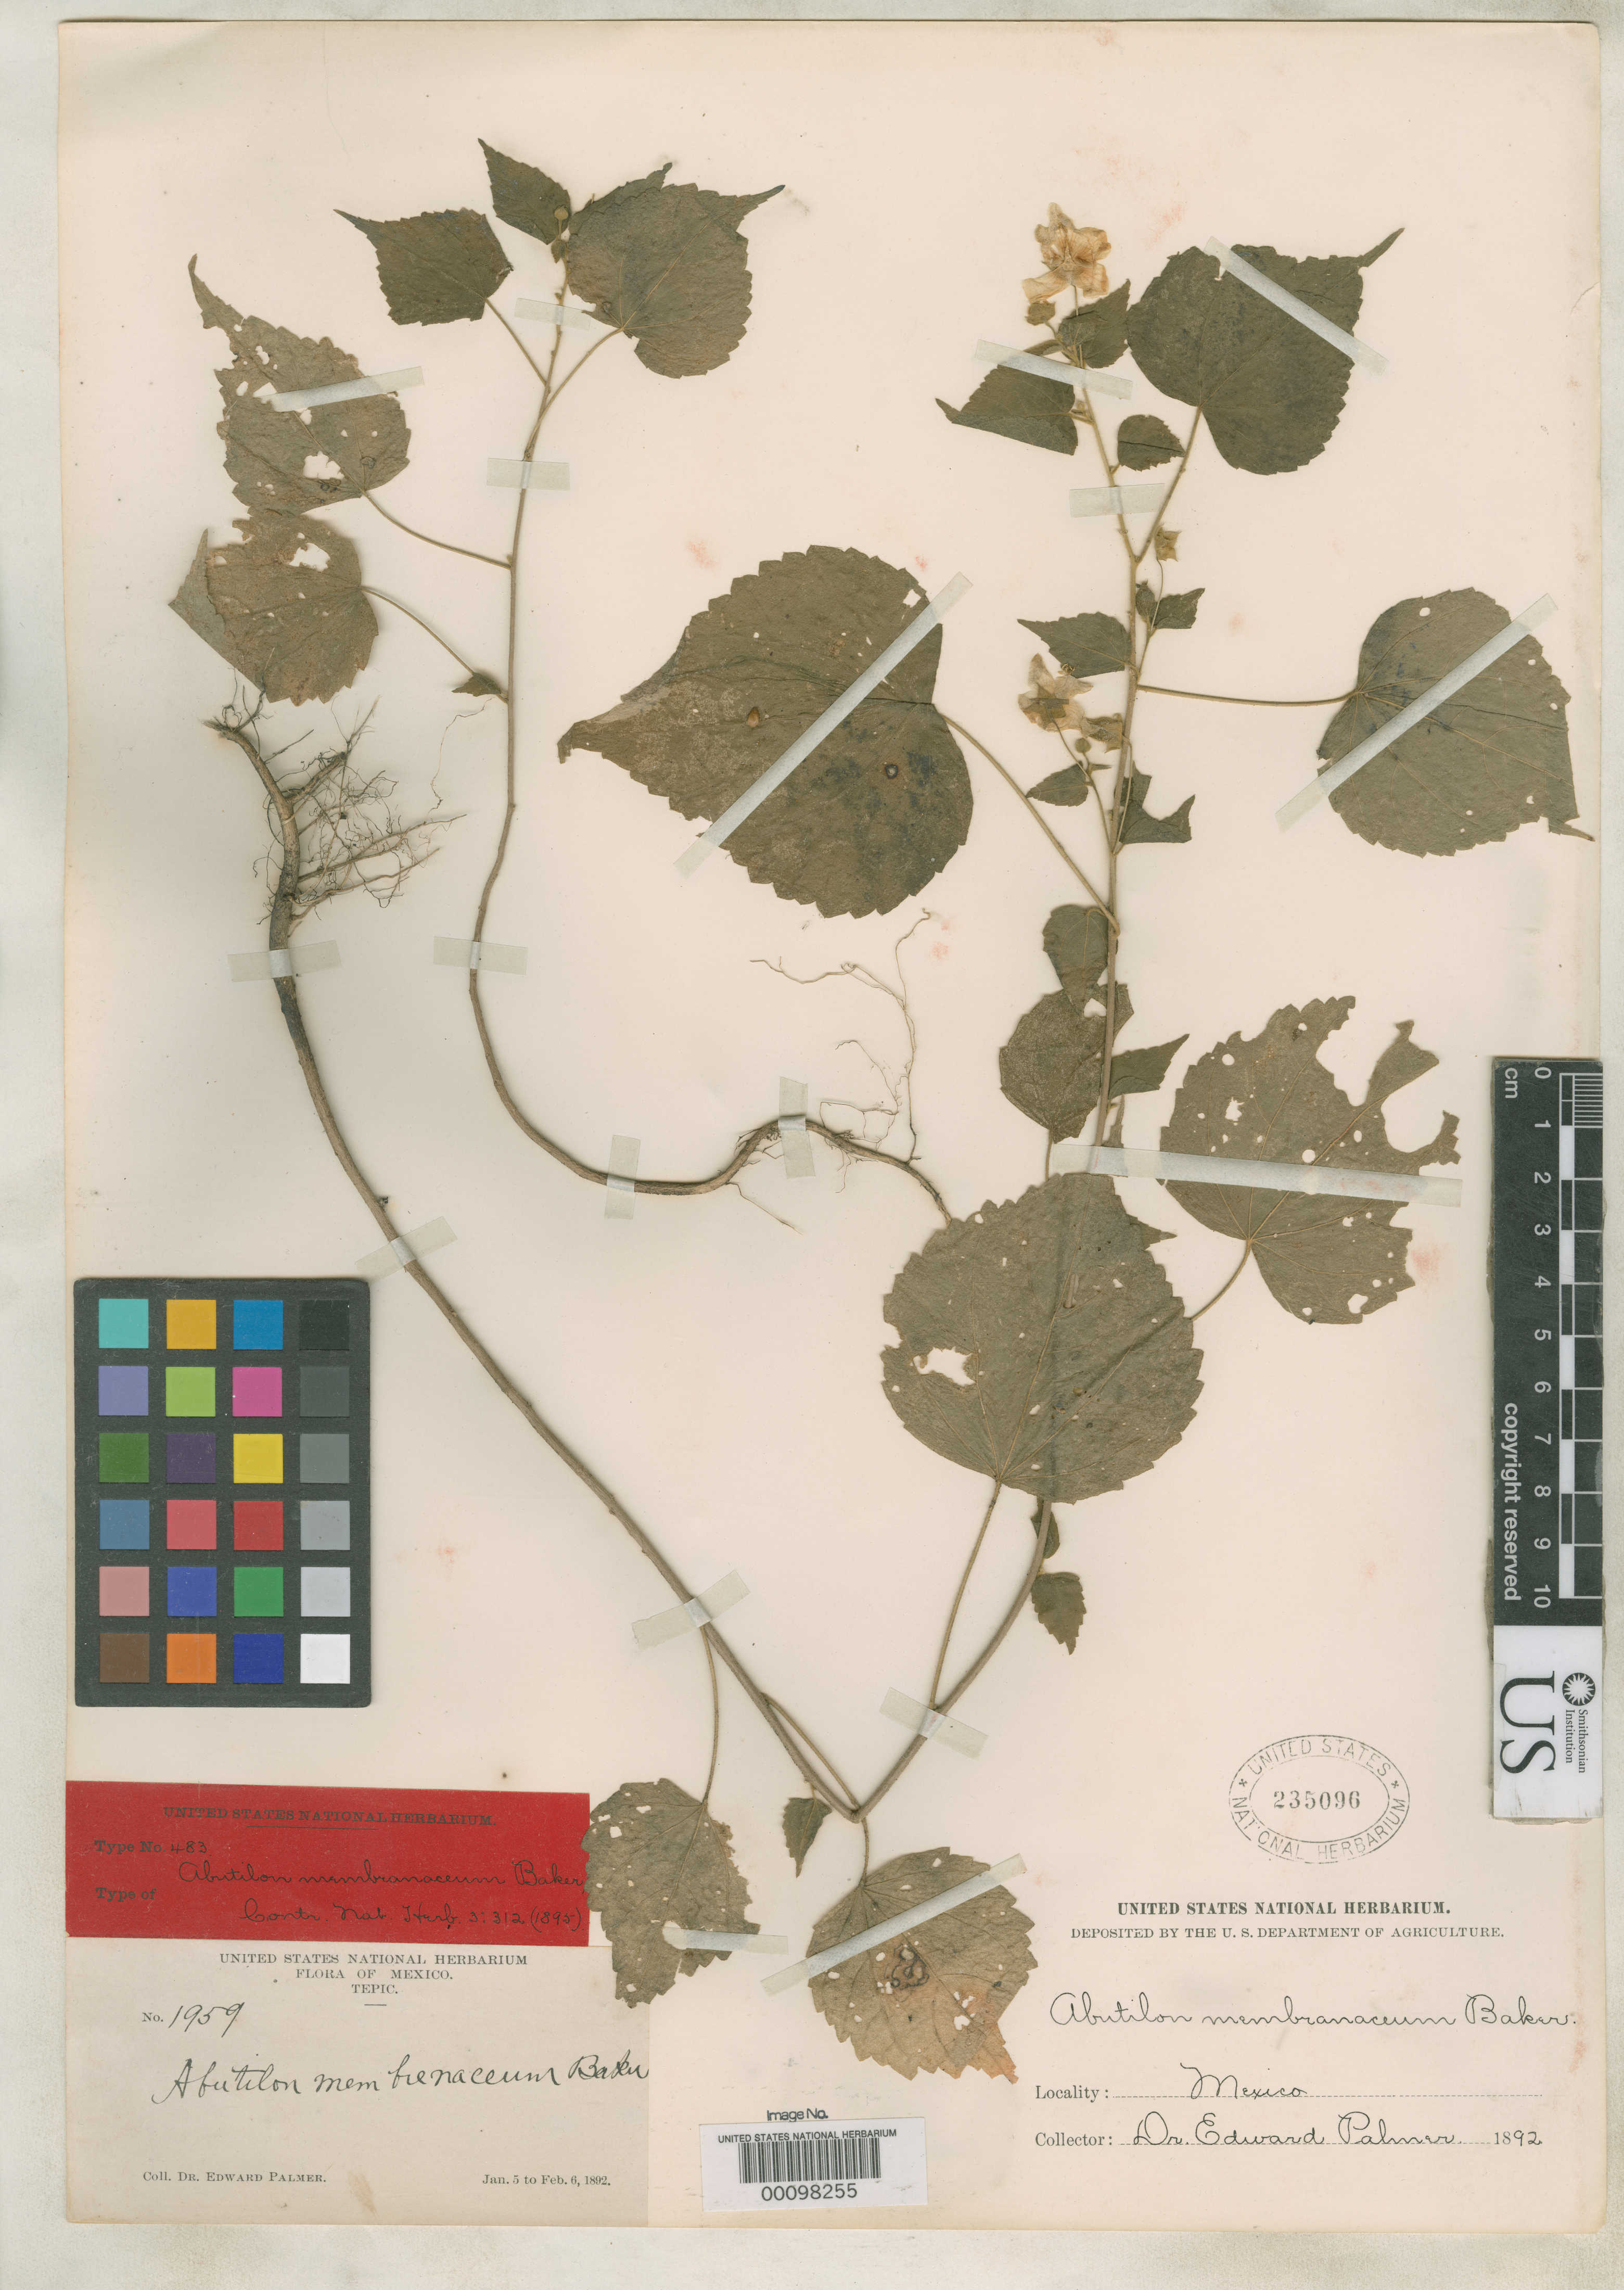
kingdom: Plantae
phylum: Tracheophyta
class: Magnoliopsida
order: Malvales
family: Malvaceae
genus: Abutilon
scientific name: Abutilon membranaceum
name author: Baker f.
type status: Type Fragment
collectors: E. Palmer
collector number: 1959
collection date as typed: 05 Jan 1892 to 06 Feb 1892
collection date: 1892-01-05/1892-02-06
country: Mexico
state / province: Nayarit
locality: Tepic.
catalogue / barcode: US 235096